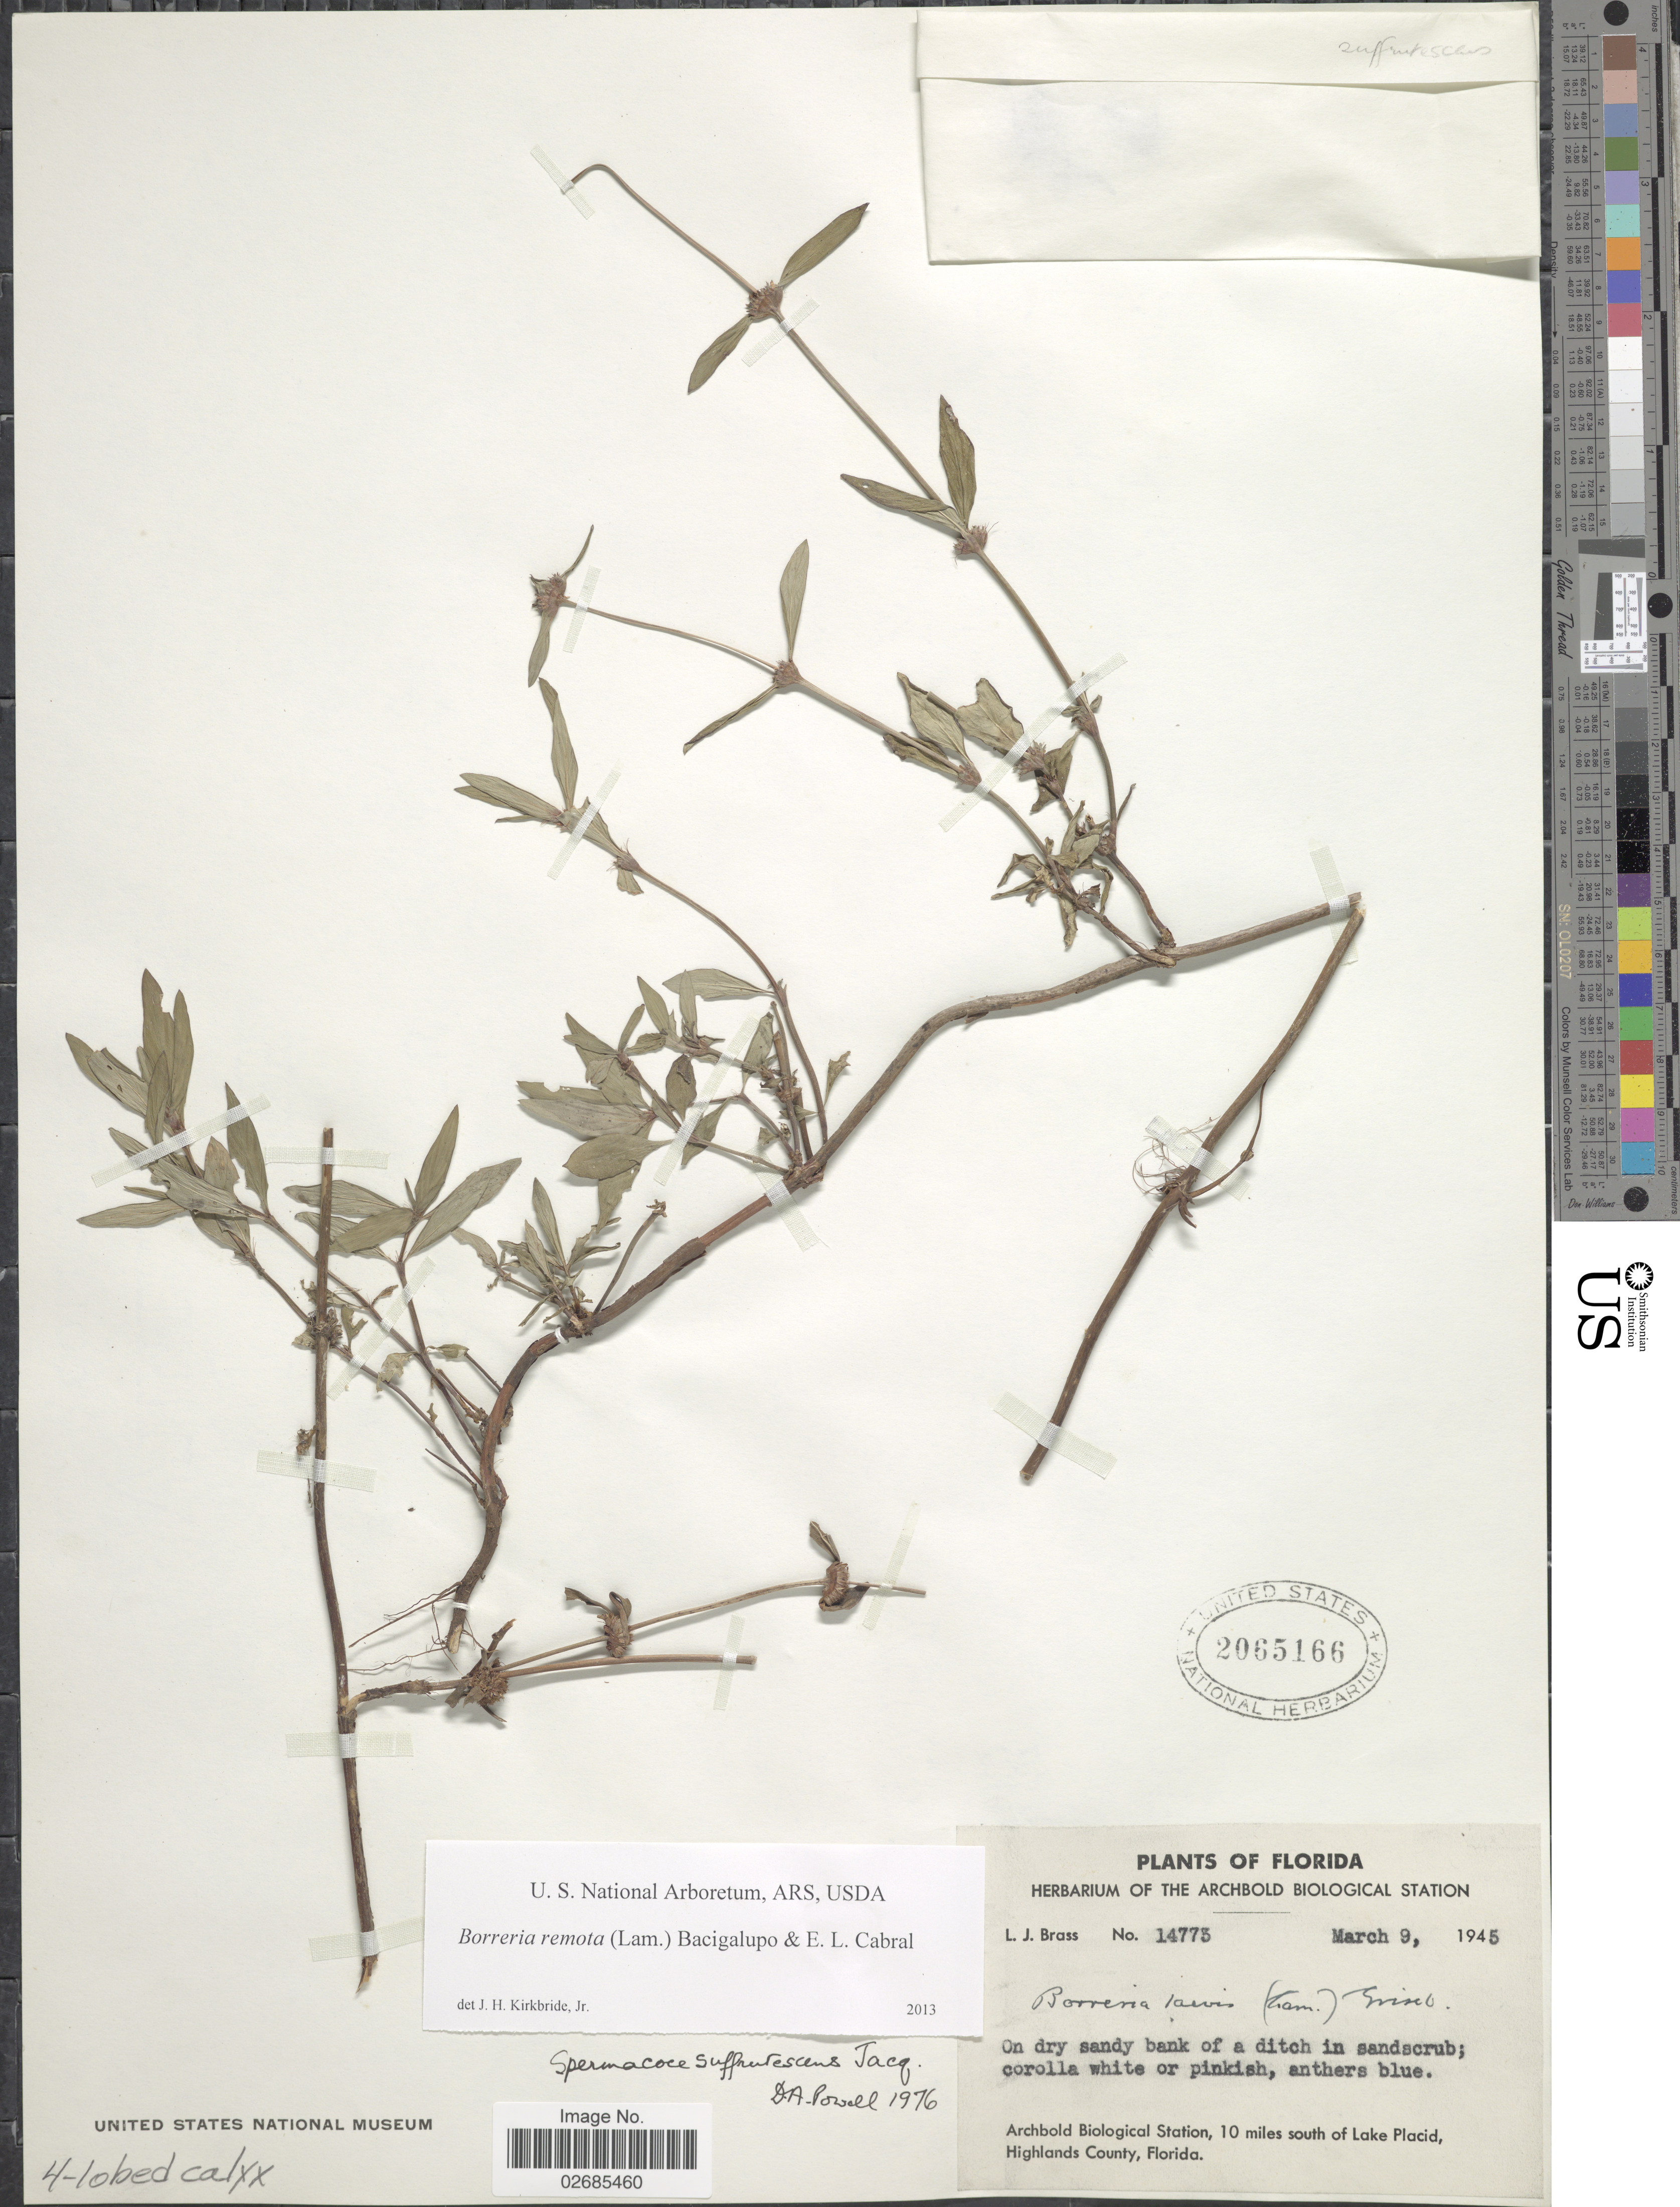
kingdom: Plantae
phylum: Tracheophyta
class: Magnoliopsida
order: Gentianales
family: Rubiaceae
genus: Borreria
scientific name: Borreria remota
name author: (Lam.) Bacigalupo & E.L. Cabral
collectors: L. J. Brass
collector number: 14773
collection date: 1945-03-09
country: United States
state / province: Florida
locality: Archbold Biological Station, 10 miles south of Lake Placid, Highlands County.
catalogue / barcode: US 2065166